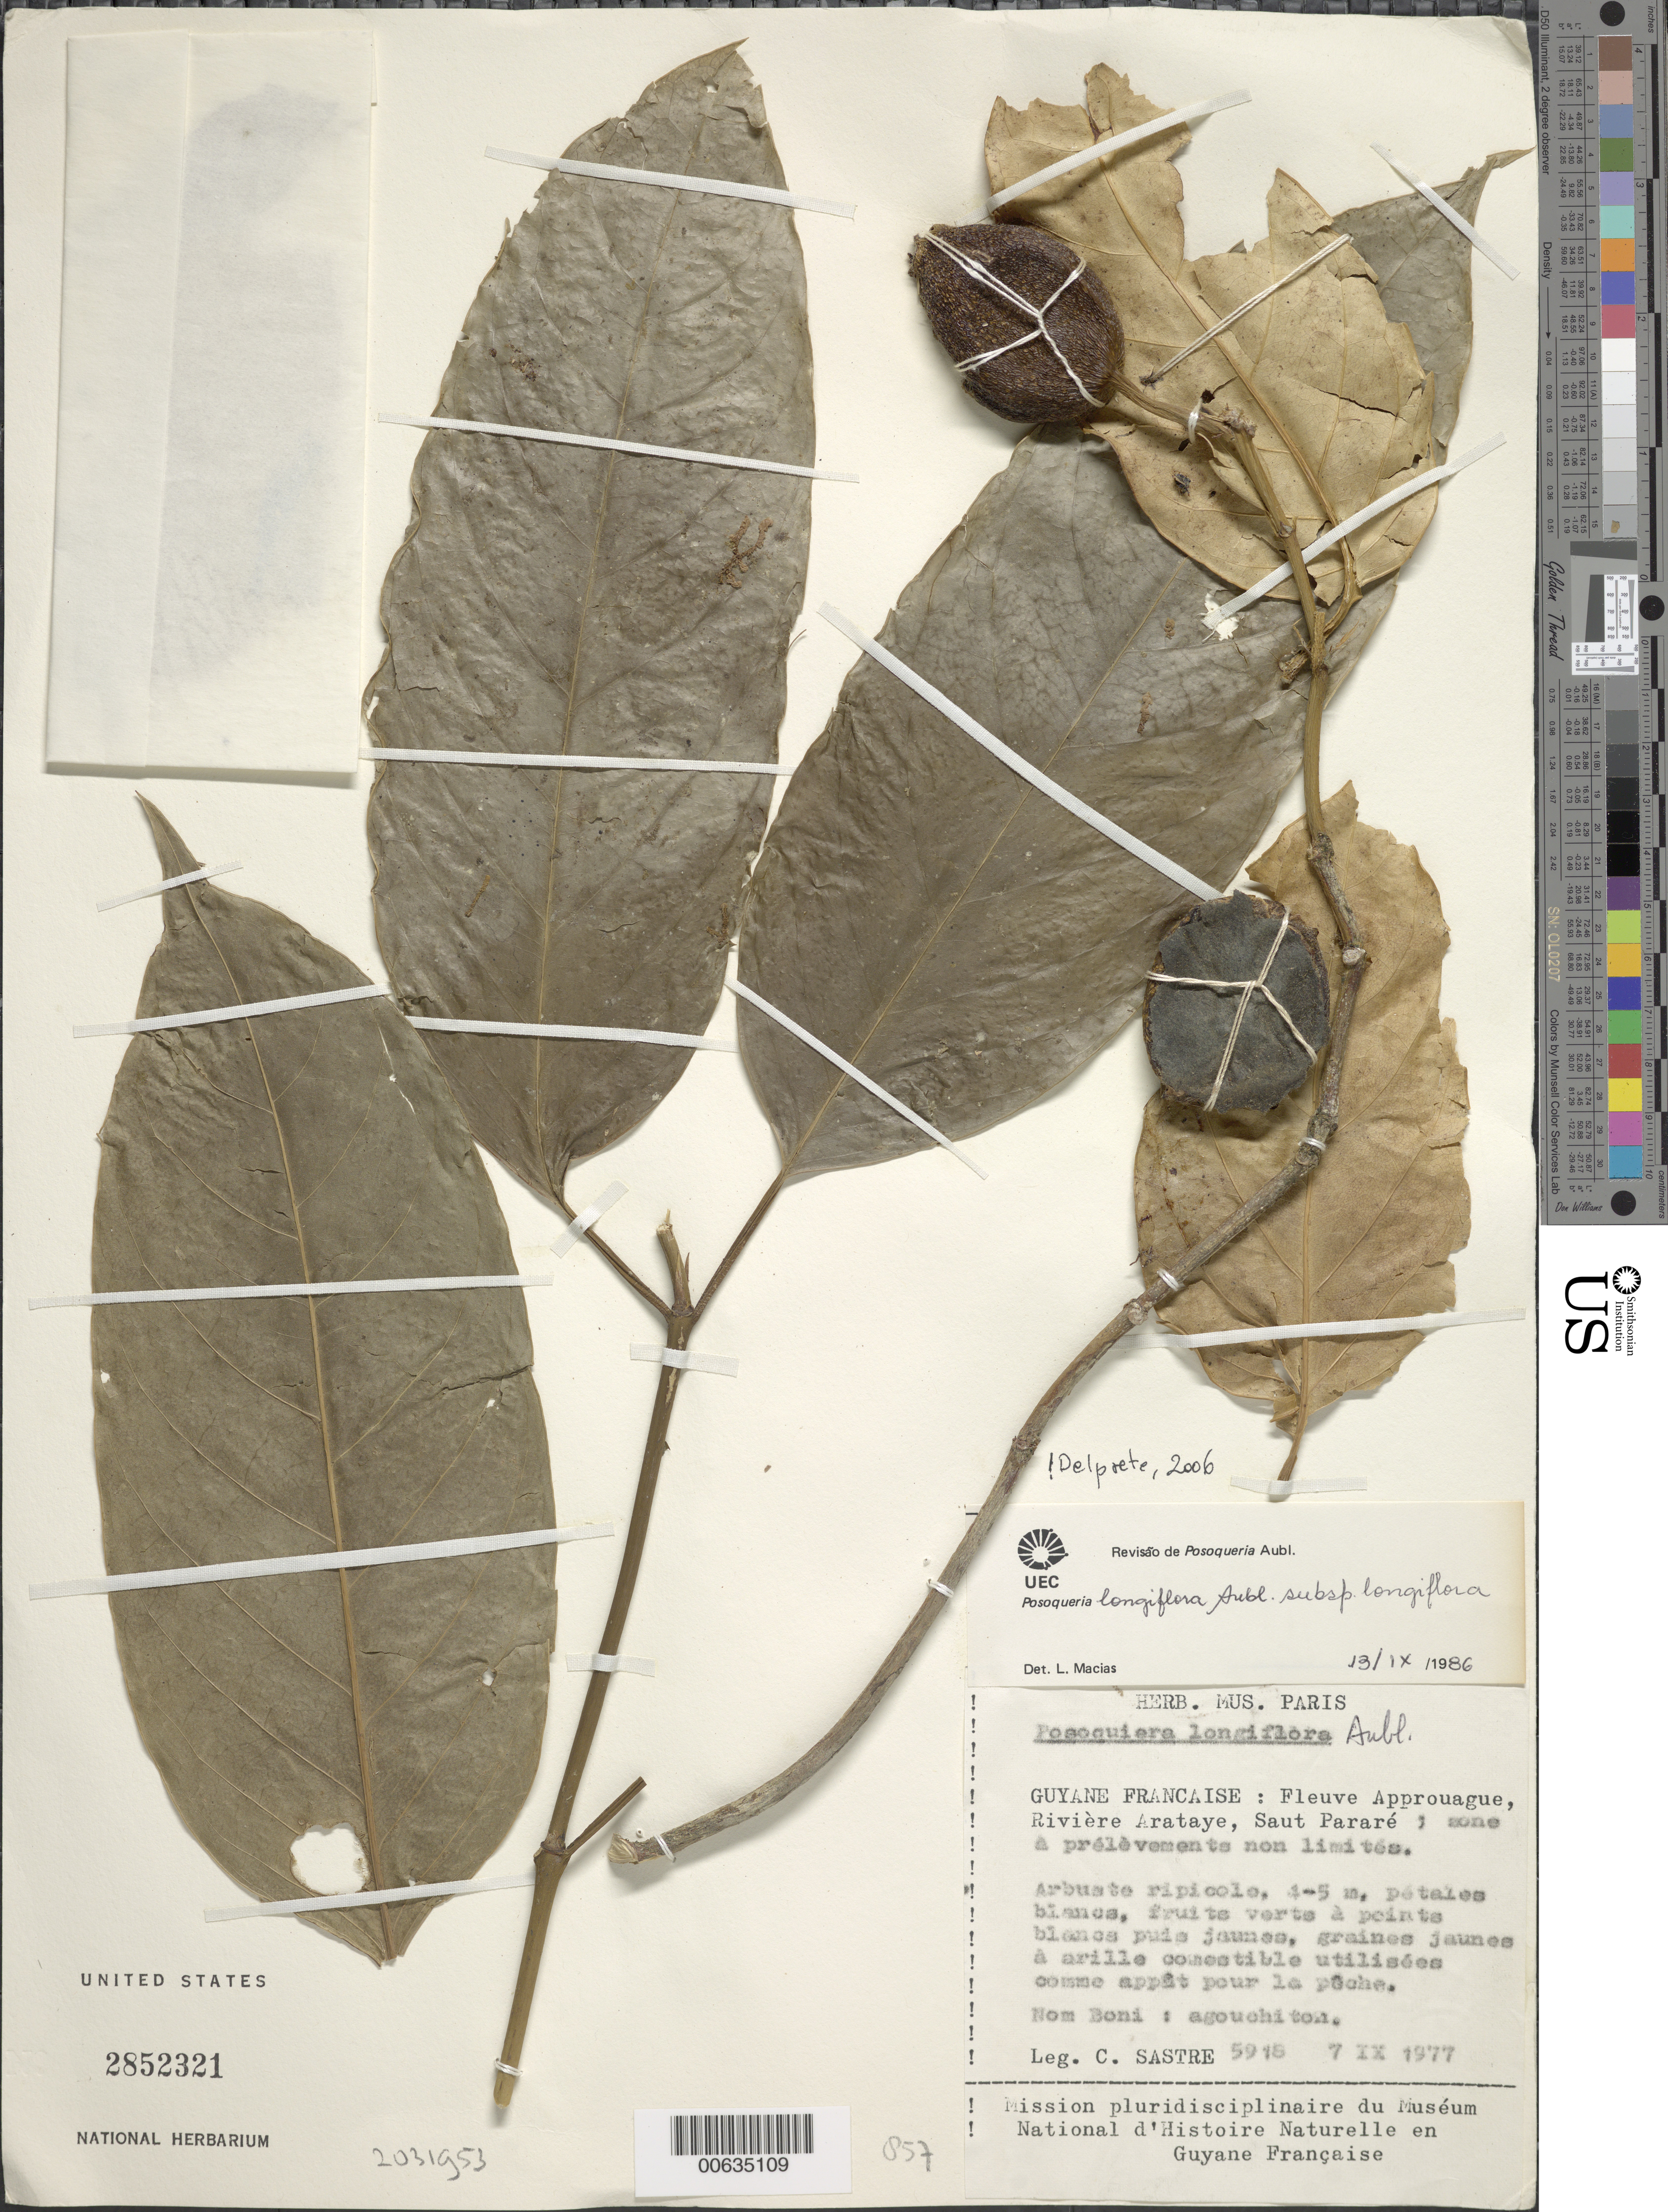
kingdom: Plantae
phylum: Tracheophyta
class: Magnoliopsida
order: Gentianales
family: Rubiaceae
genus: Posoqueria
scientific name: Posoqueria longiflora subsp. longiflora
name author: Aubl.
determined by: Delprete, P. G., Herb. de Guyane Cay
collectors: C. H. L. Sastre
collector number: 5918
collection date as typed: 7-Sep-77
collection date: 1977-09-07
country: French Guiana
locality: Saut Pararé, Rivière Arataye, Fleuve Approuague; zone a prevelemente non limitee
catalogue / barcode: US 2852321